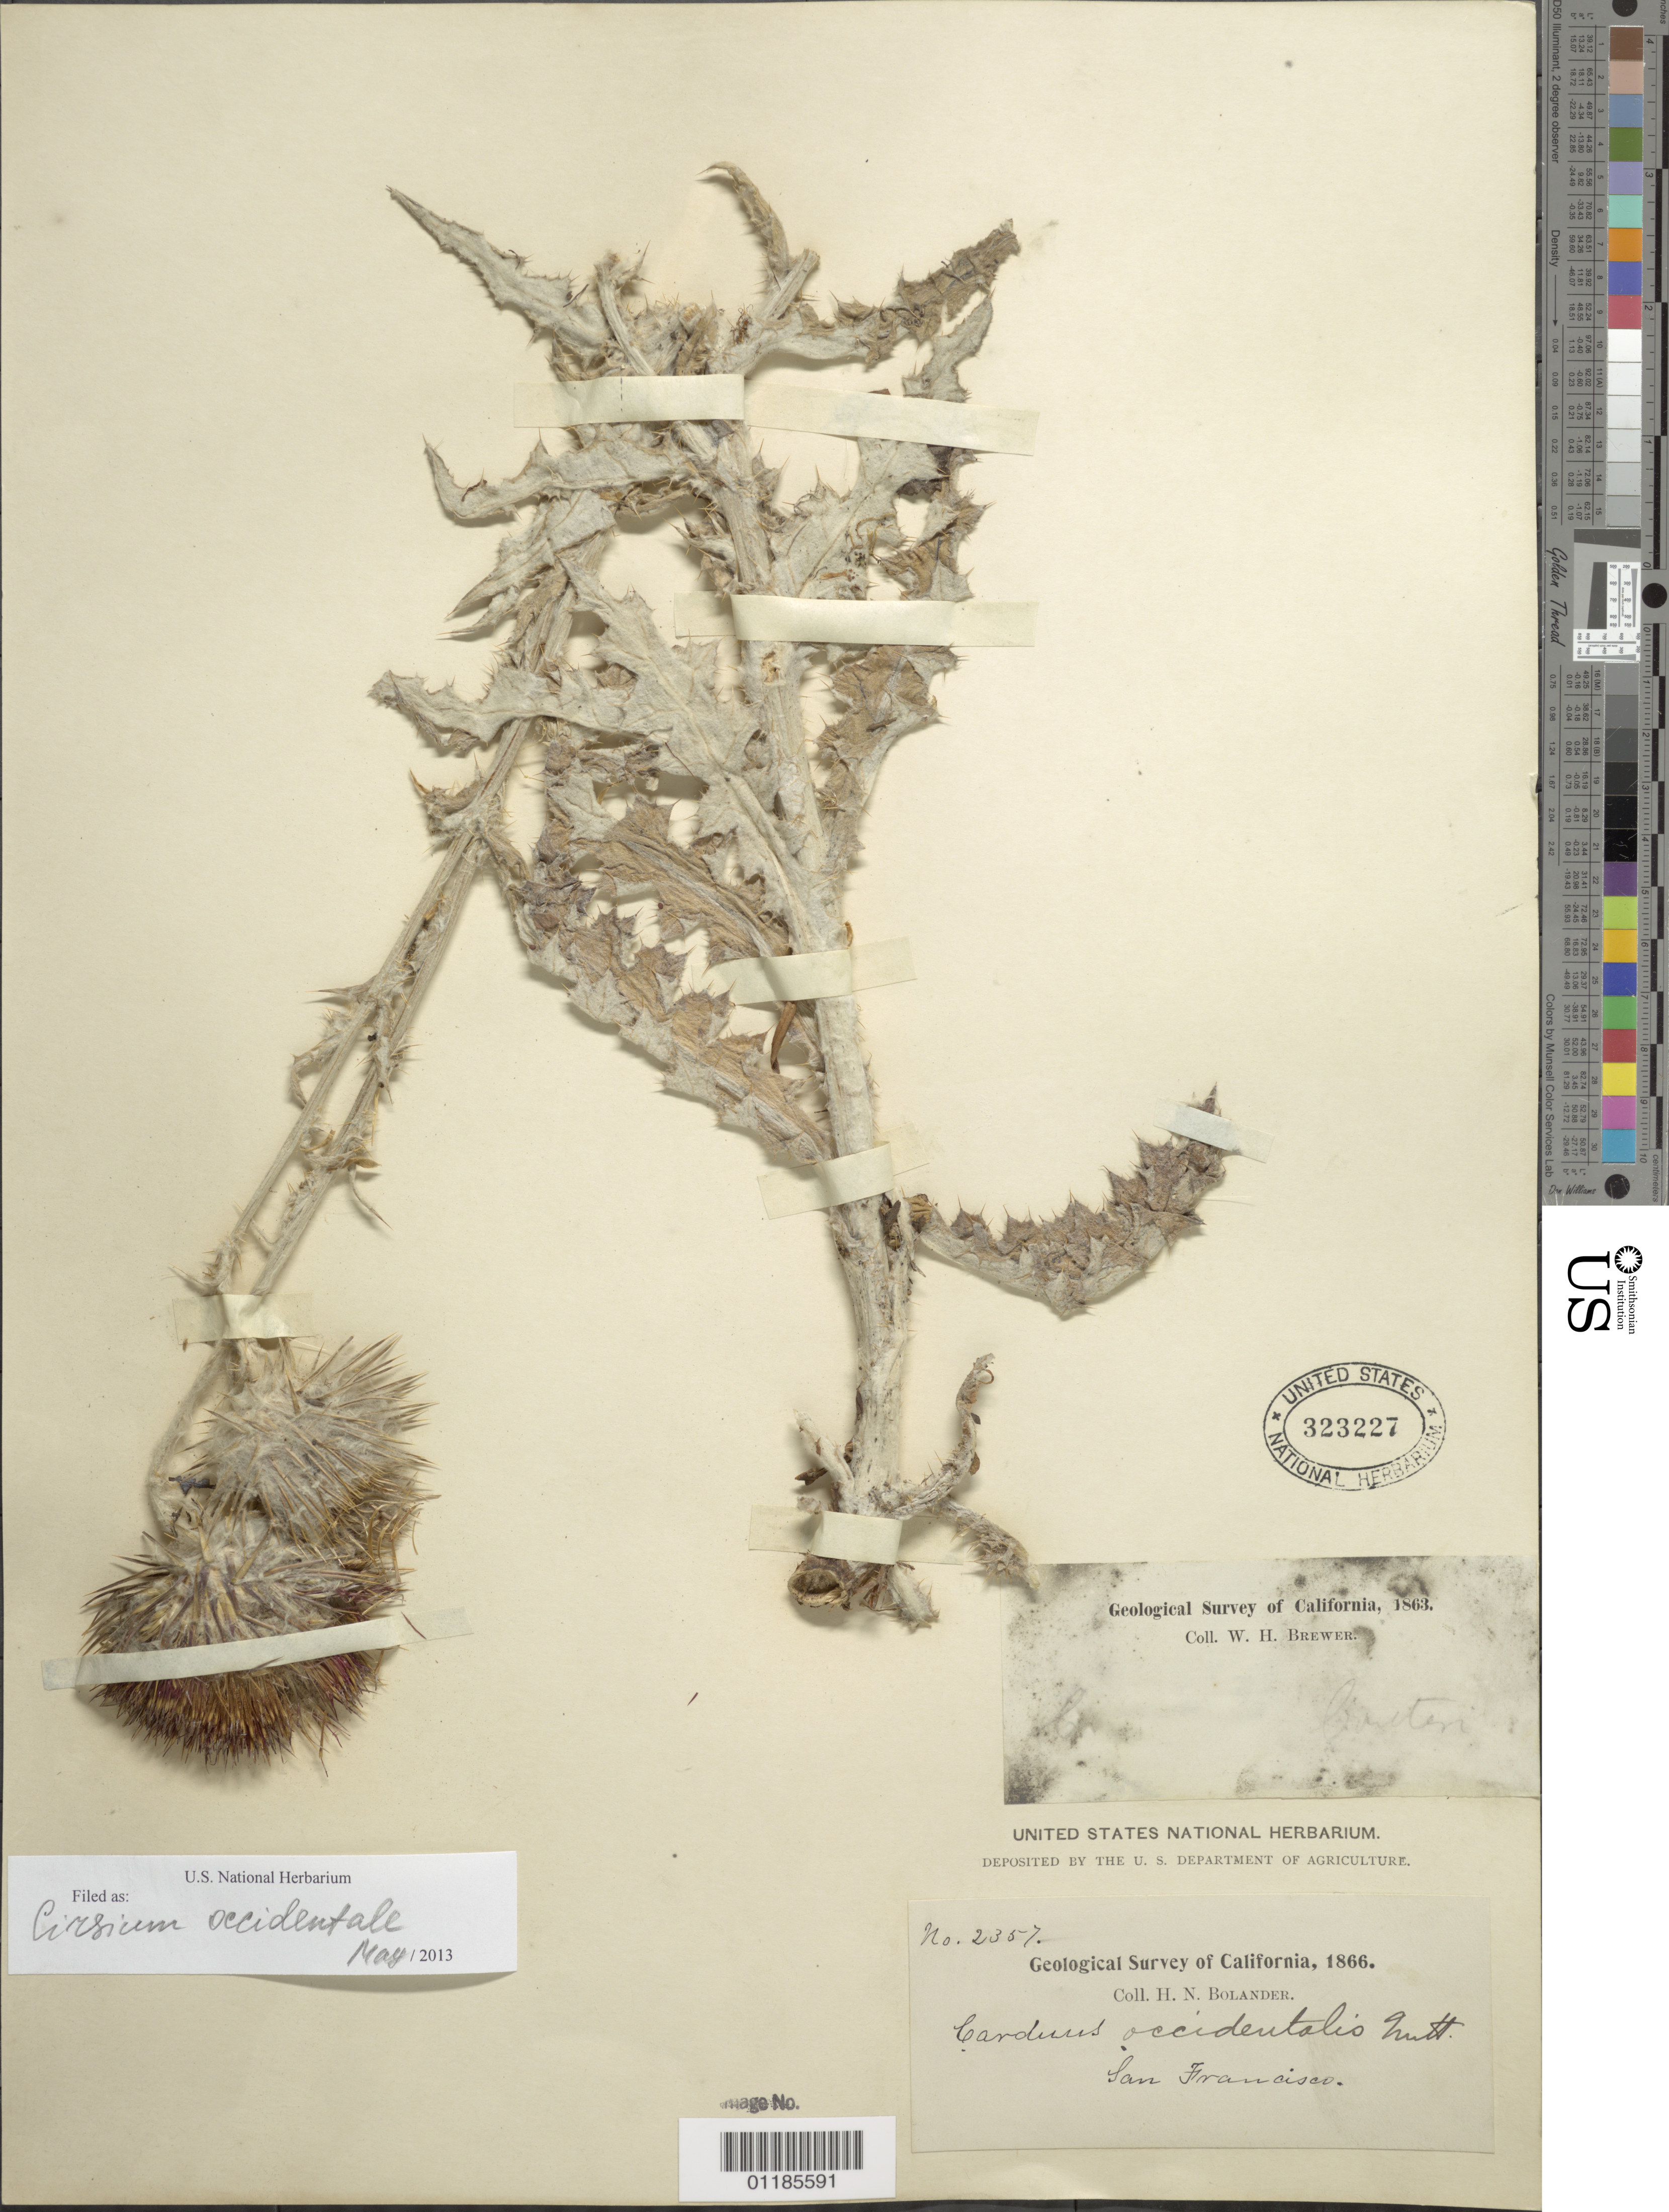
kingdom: Plantae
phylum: Tracheophyta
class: Magnoliopsida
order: Asterales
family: Asteraceae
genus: Cirsium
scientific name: Cirsium occidentale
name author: (Nutt.) Jeps.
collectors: H. Bolander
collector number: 2357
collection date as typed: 1866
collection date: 1866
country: United States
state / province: California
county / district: San Francisco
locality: San Francisco.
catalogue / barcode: US 323227